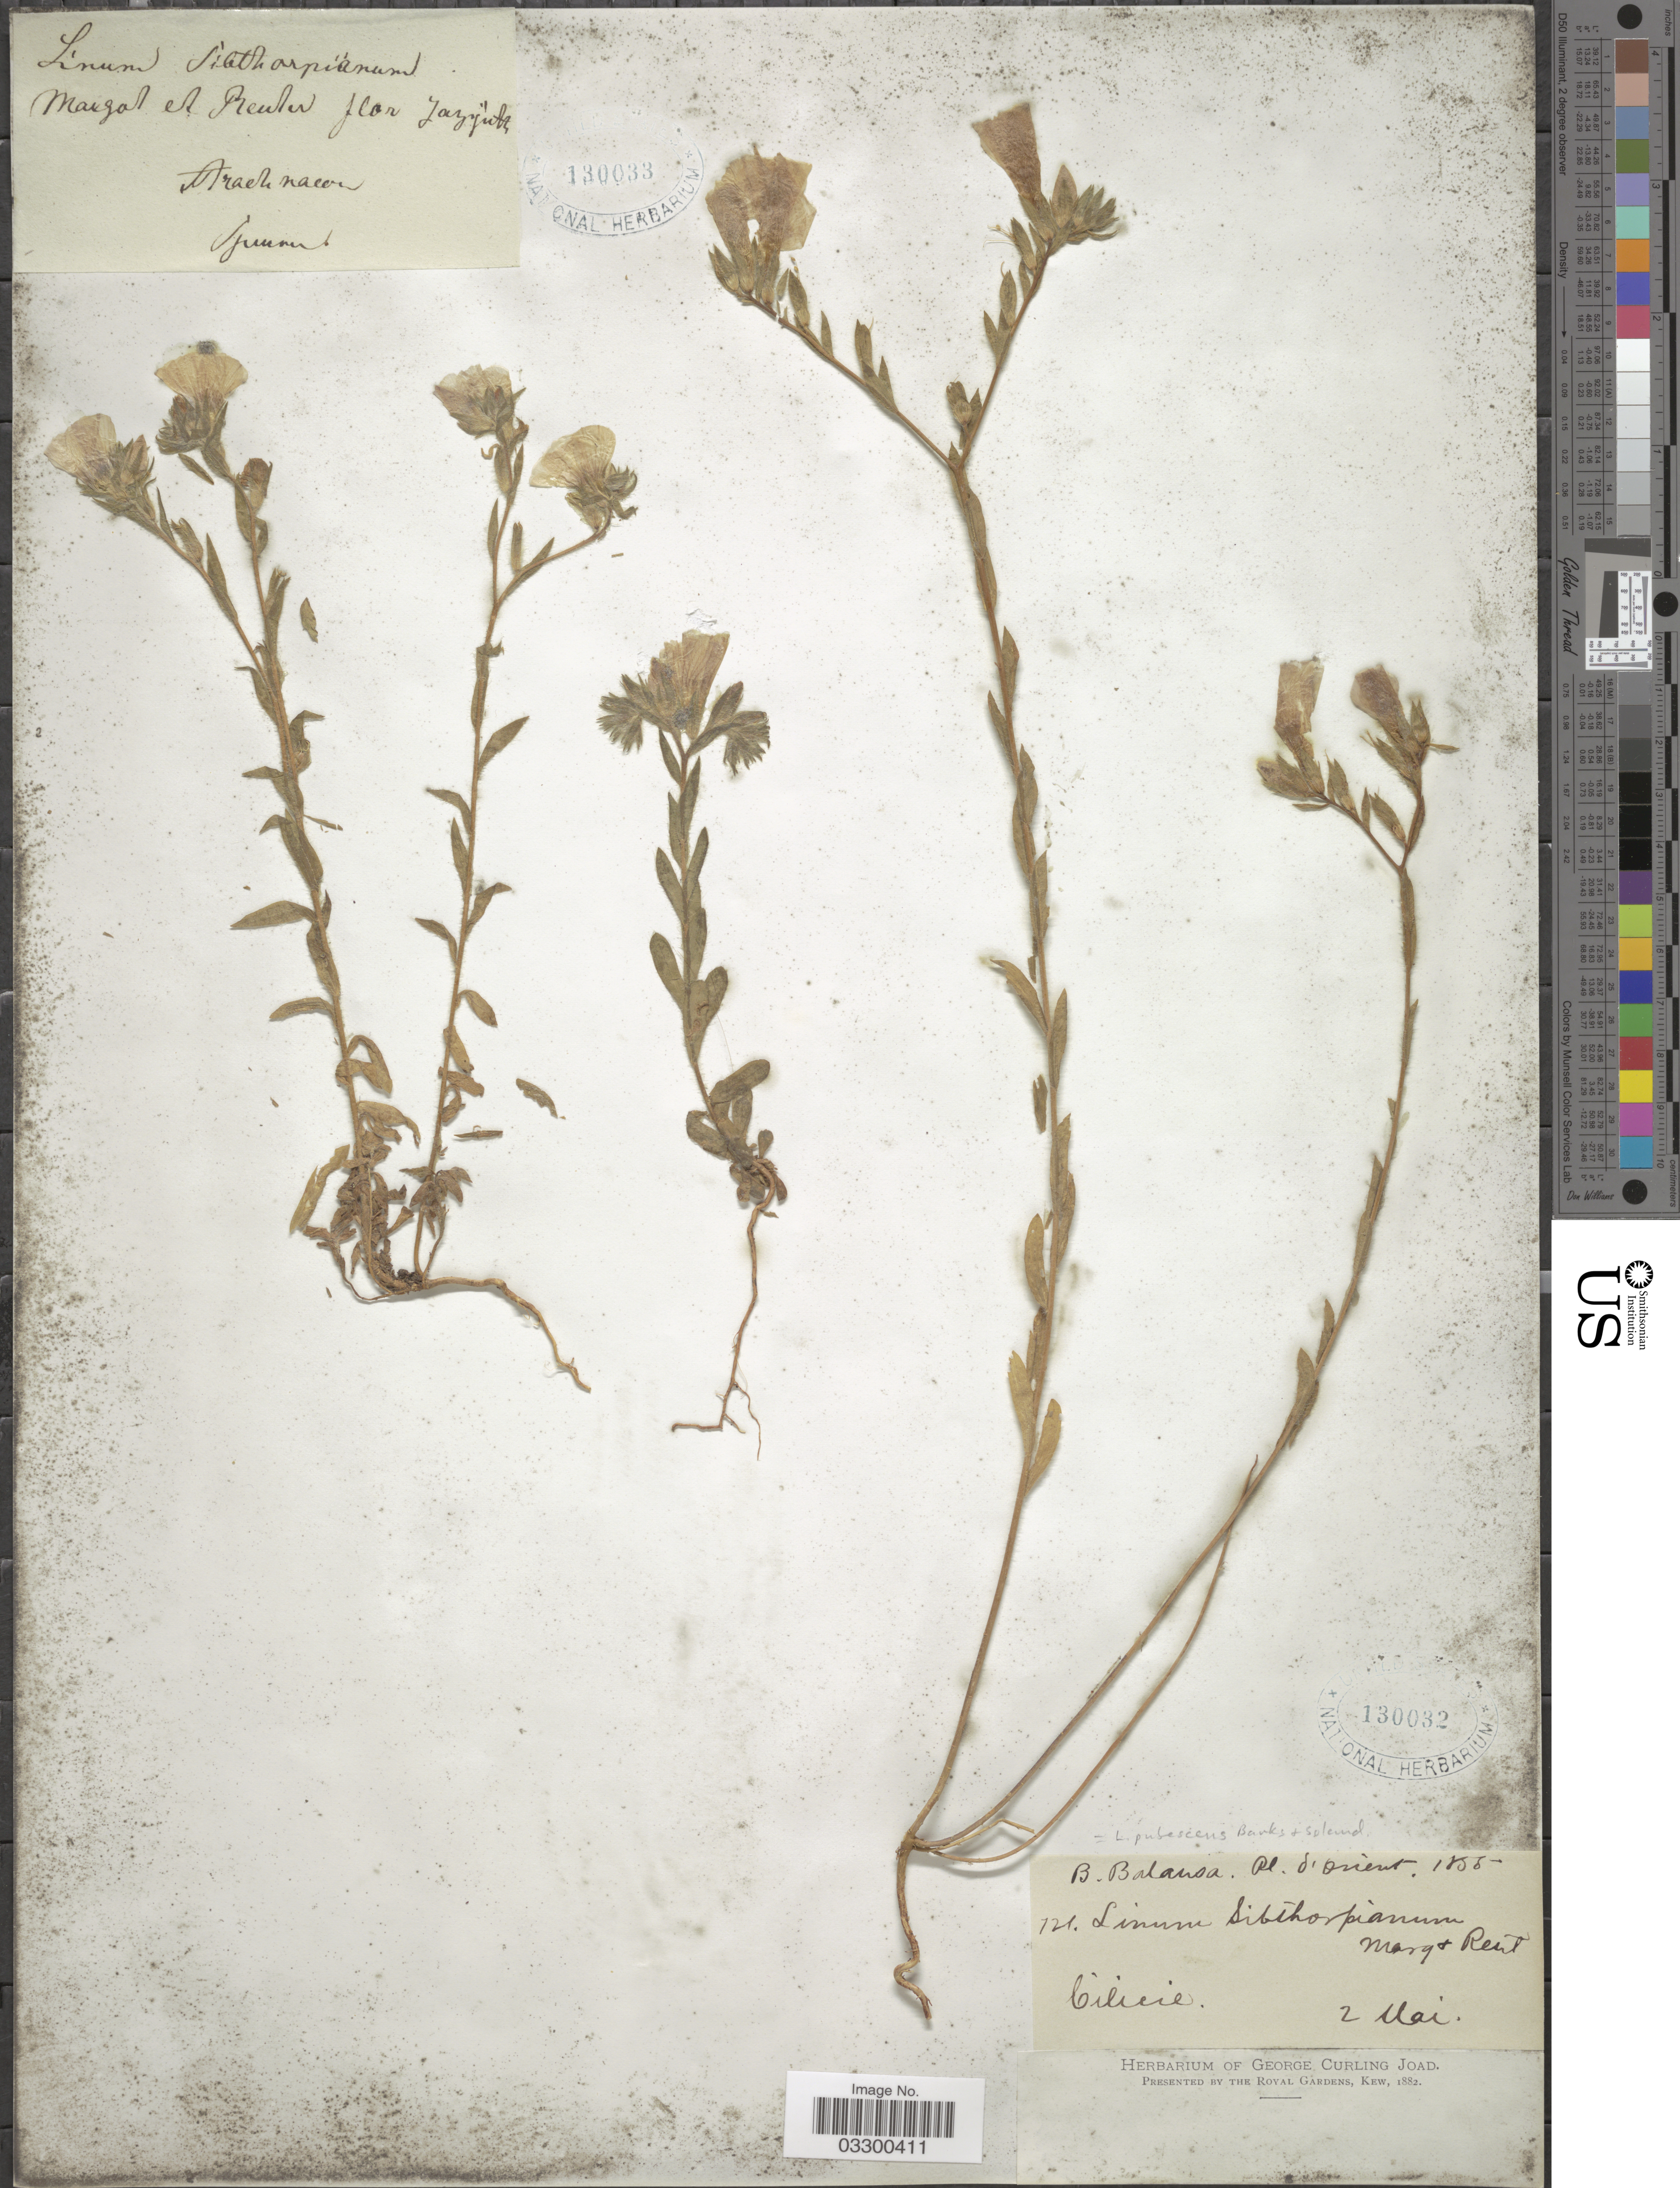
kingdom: Plantae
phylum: Tracheophyta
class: Magnoliopsida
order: Malpighiales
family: Linaceae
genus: Linum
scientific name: Linum pubescens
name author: (Sol.) Banks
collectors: B. Balansa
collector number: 121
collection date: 1855-05-02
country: Turkey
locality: D'Orient. Cilicie.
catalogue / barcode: US 130032-2